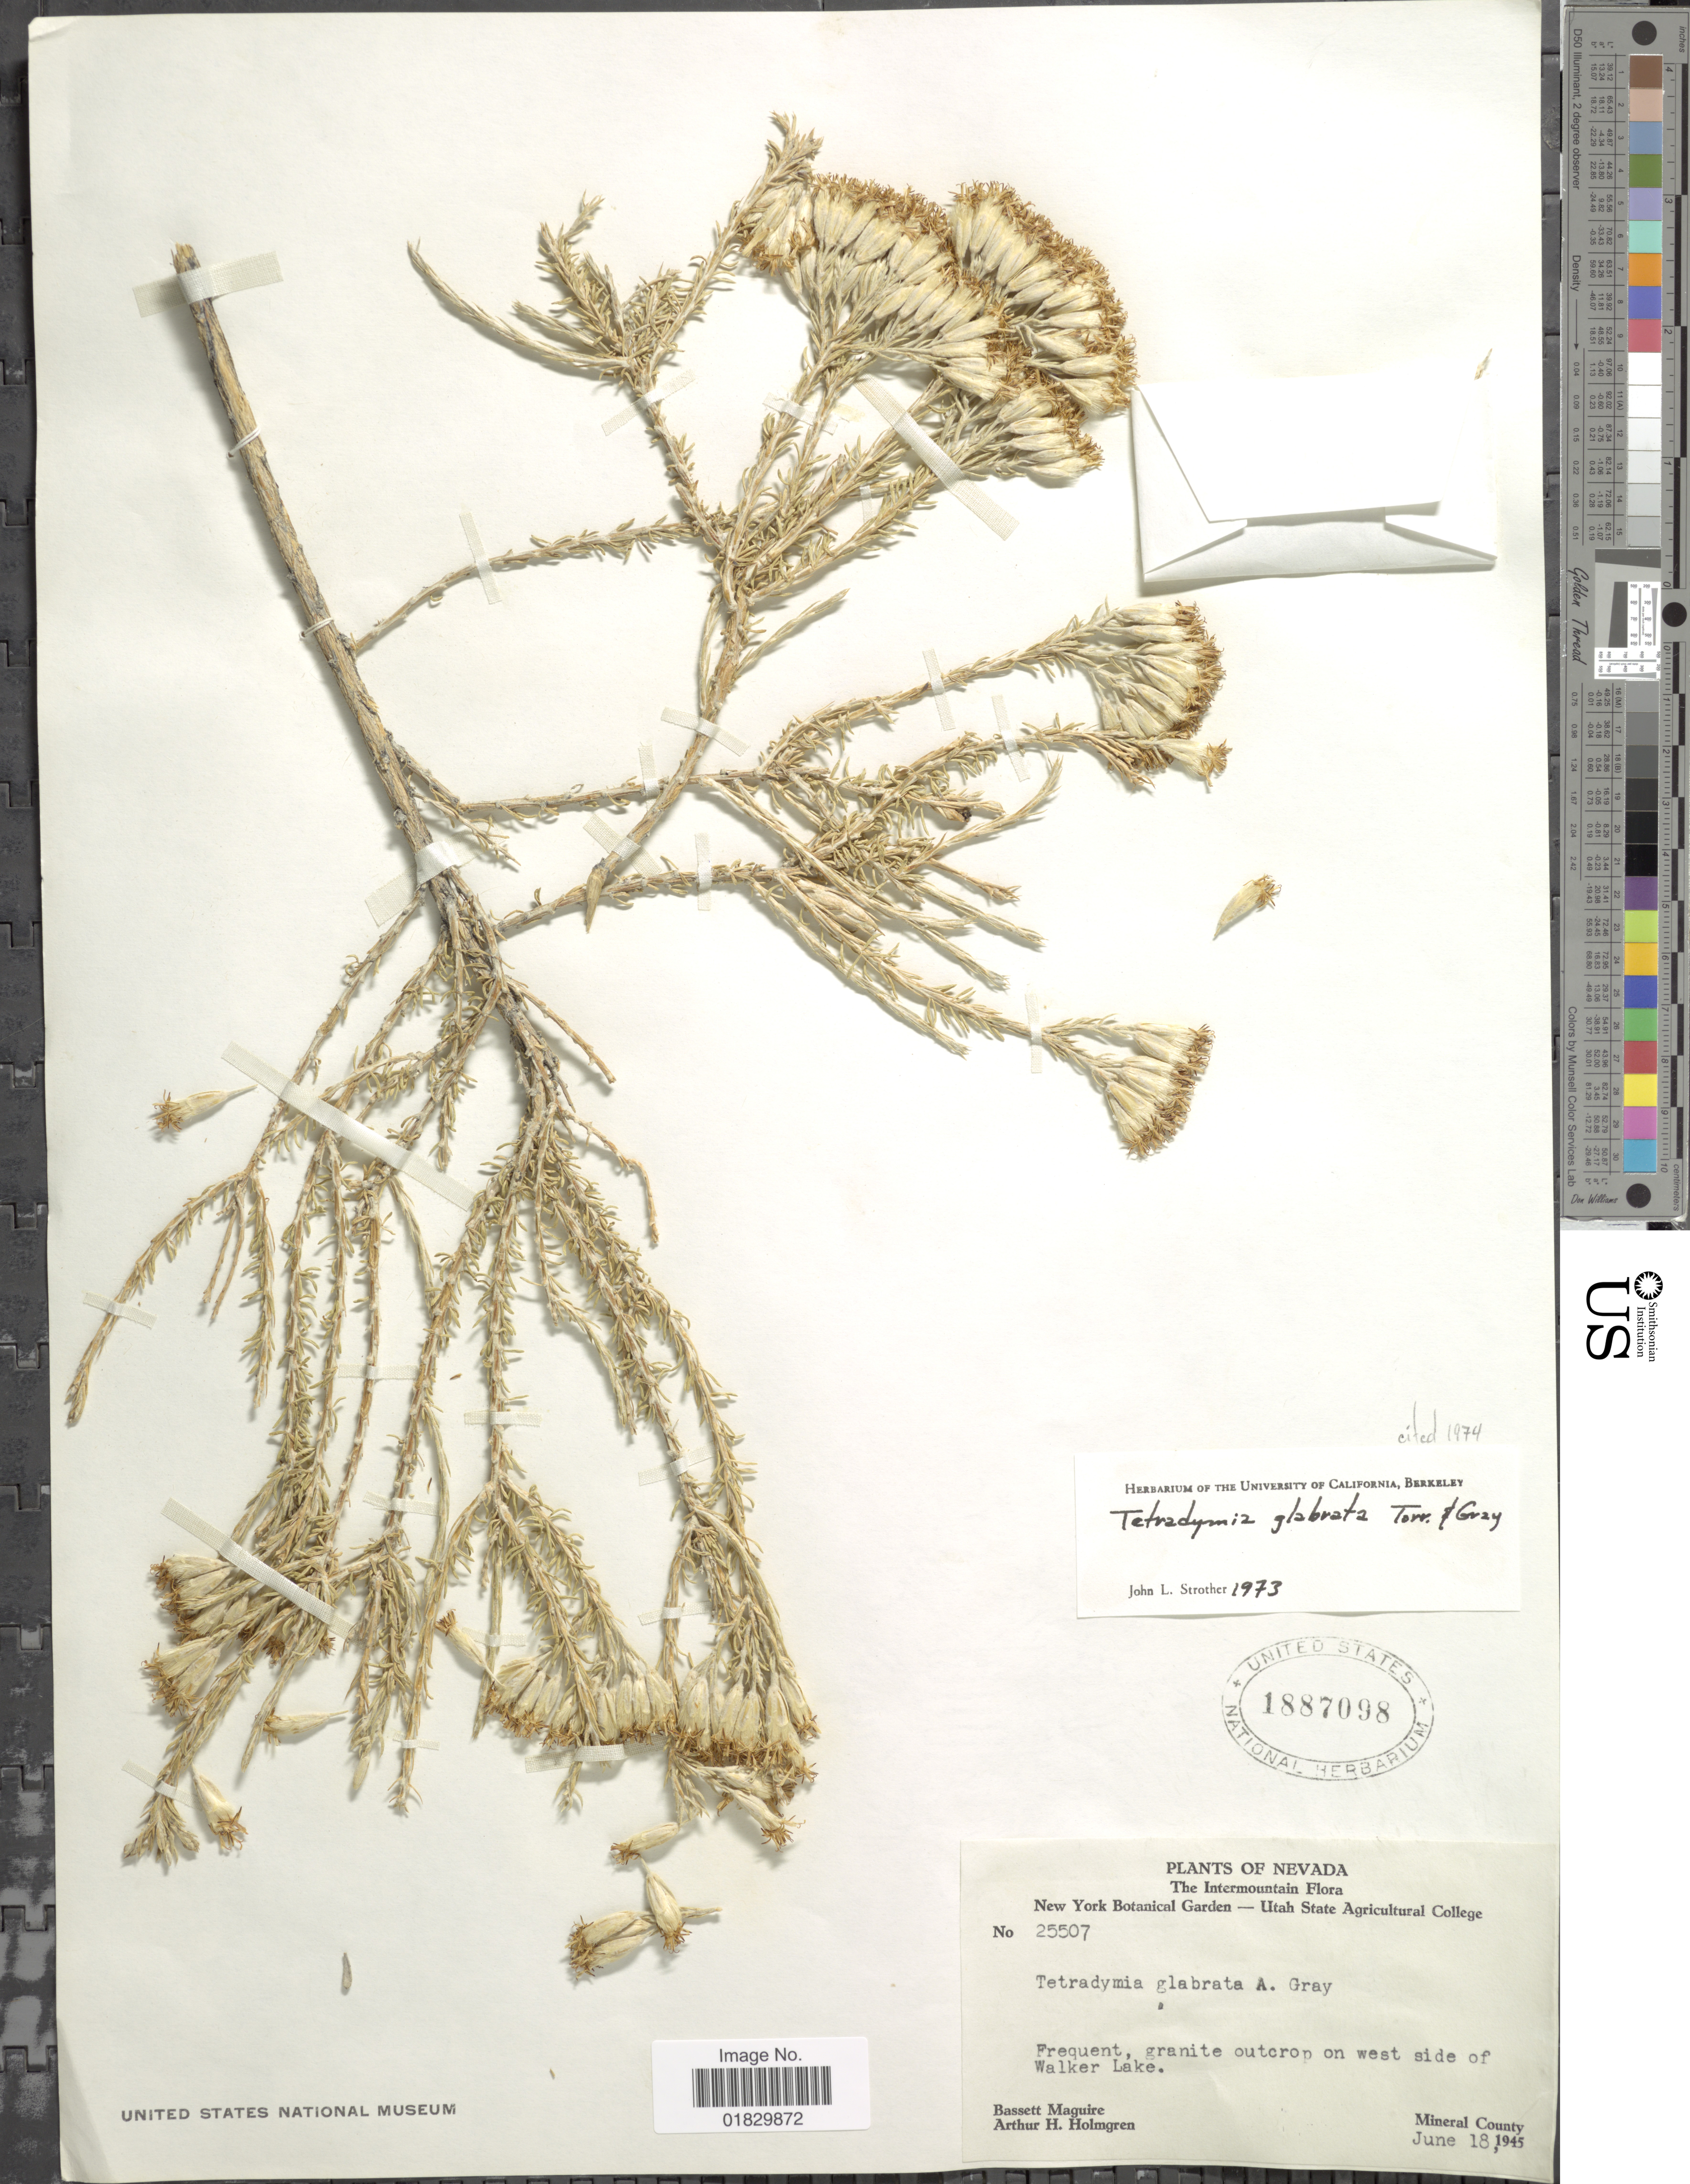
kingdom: Plantae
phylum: Tracheophyta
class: Magnoliopsida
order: Asterales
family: Asteraceae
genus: Tetradymia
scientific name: Tetradymia glabrata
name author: Torr. & A. Gray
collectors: B. Maguire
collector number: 25507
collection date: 1945-06-18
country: United States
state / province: Nevada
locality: The Intermountain, Granite outcrop on west of side of Walker Lake, Mineral County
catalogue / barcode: US 1887098